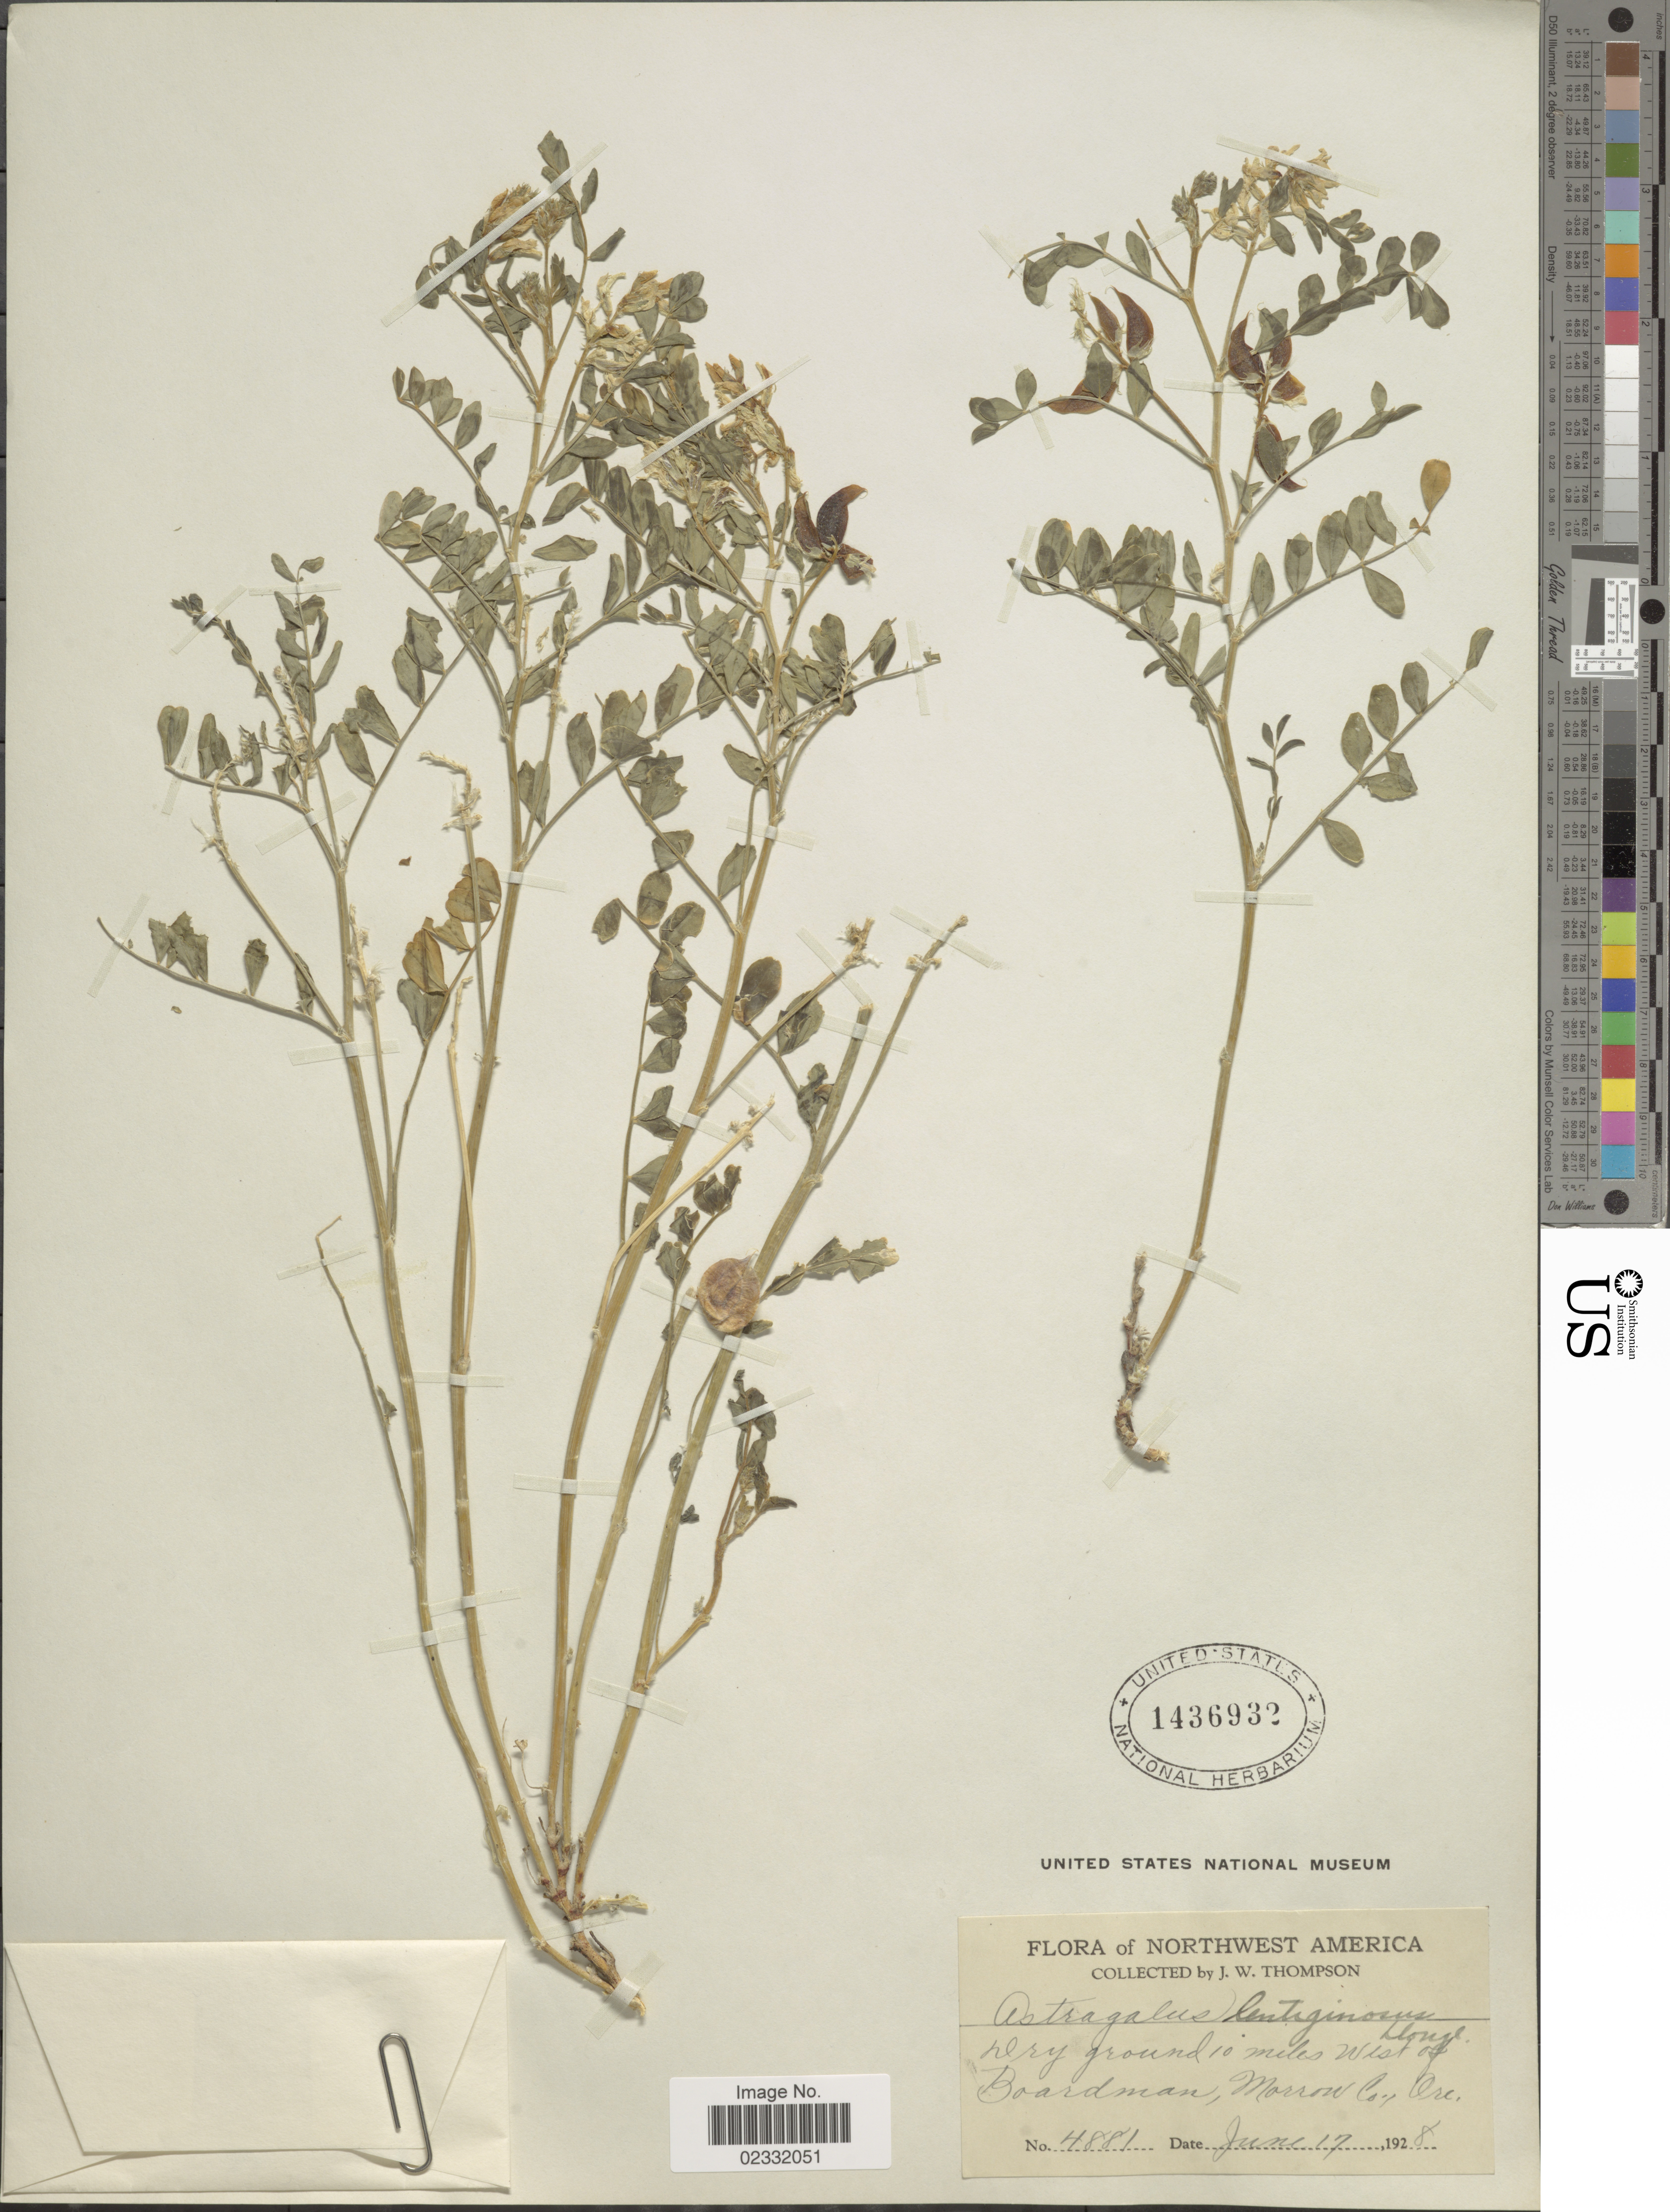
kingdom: Plantae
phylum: Tracheophyta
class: Magnoliopsida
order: Fabales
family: Fabaceae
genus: Astragalus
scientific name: Astragalus lentiginosus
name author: Douglas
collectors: J. W. Thompson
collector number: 4881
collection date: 1928-06-17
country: United States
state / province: Oregon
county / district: Morrow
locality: Northwest America. Dry ground 10 miles West of Boardman, Morrow Co., Ore.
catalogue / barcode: US 1436932